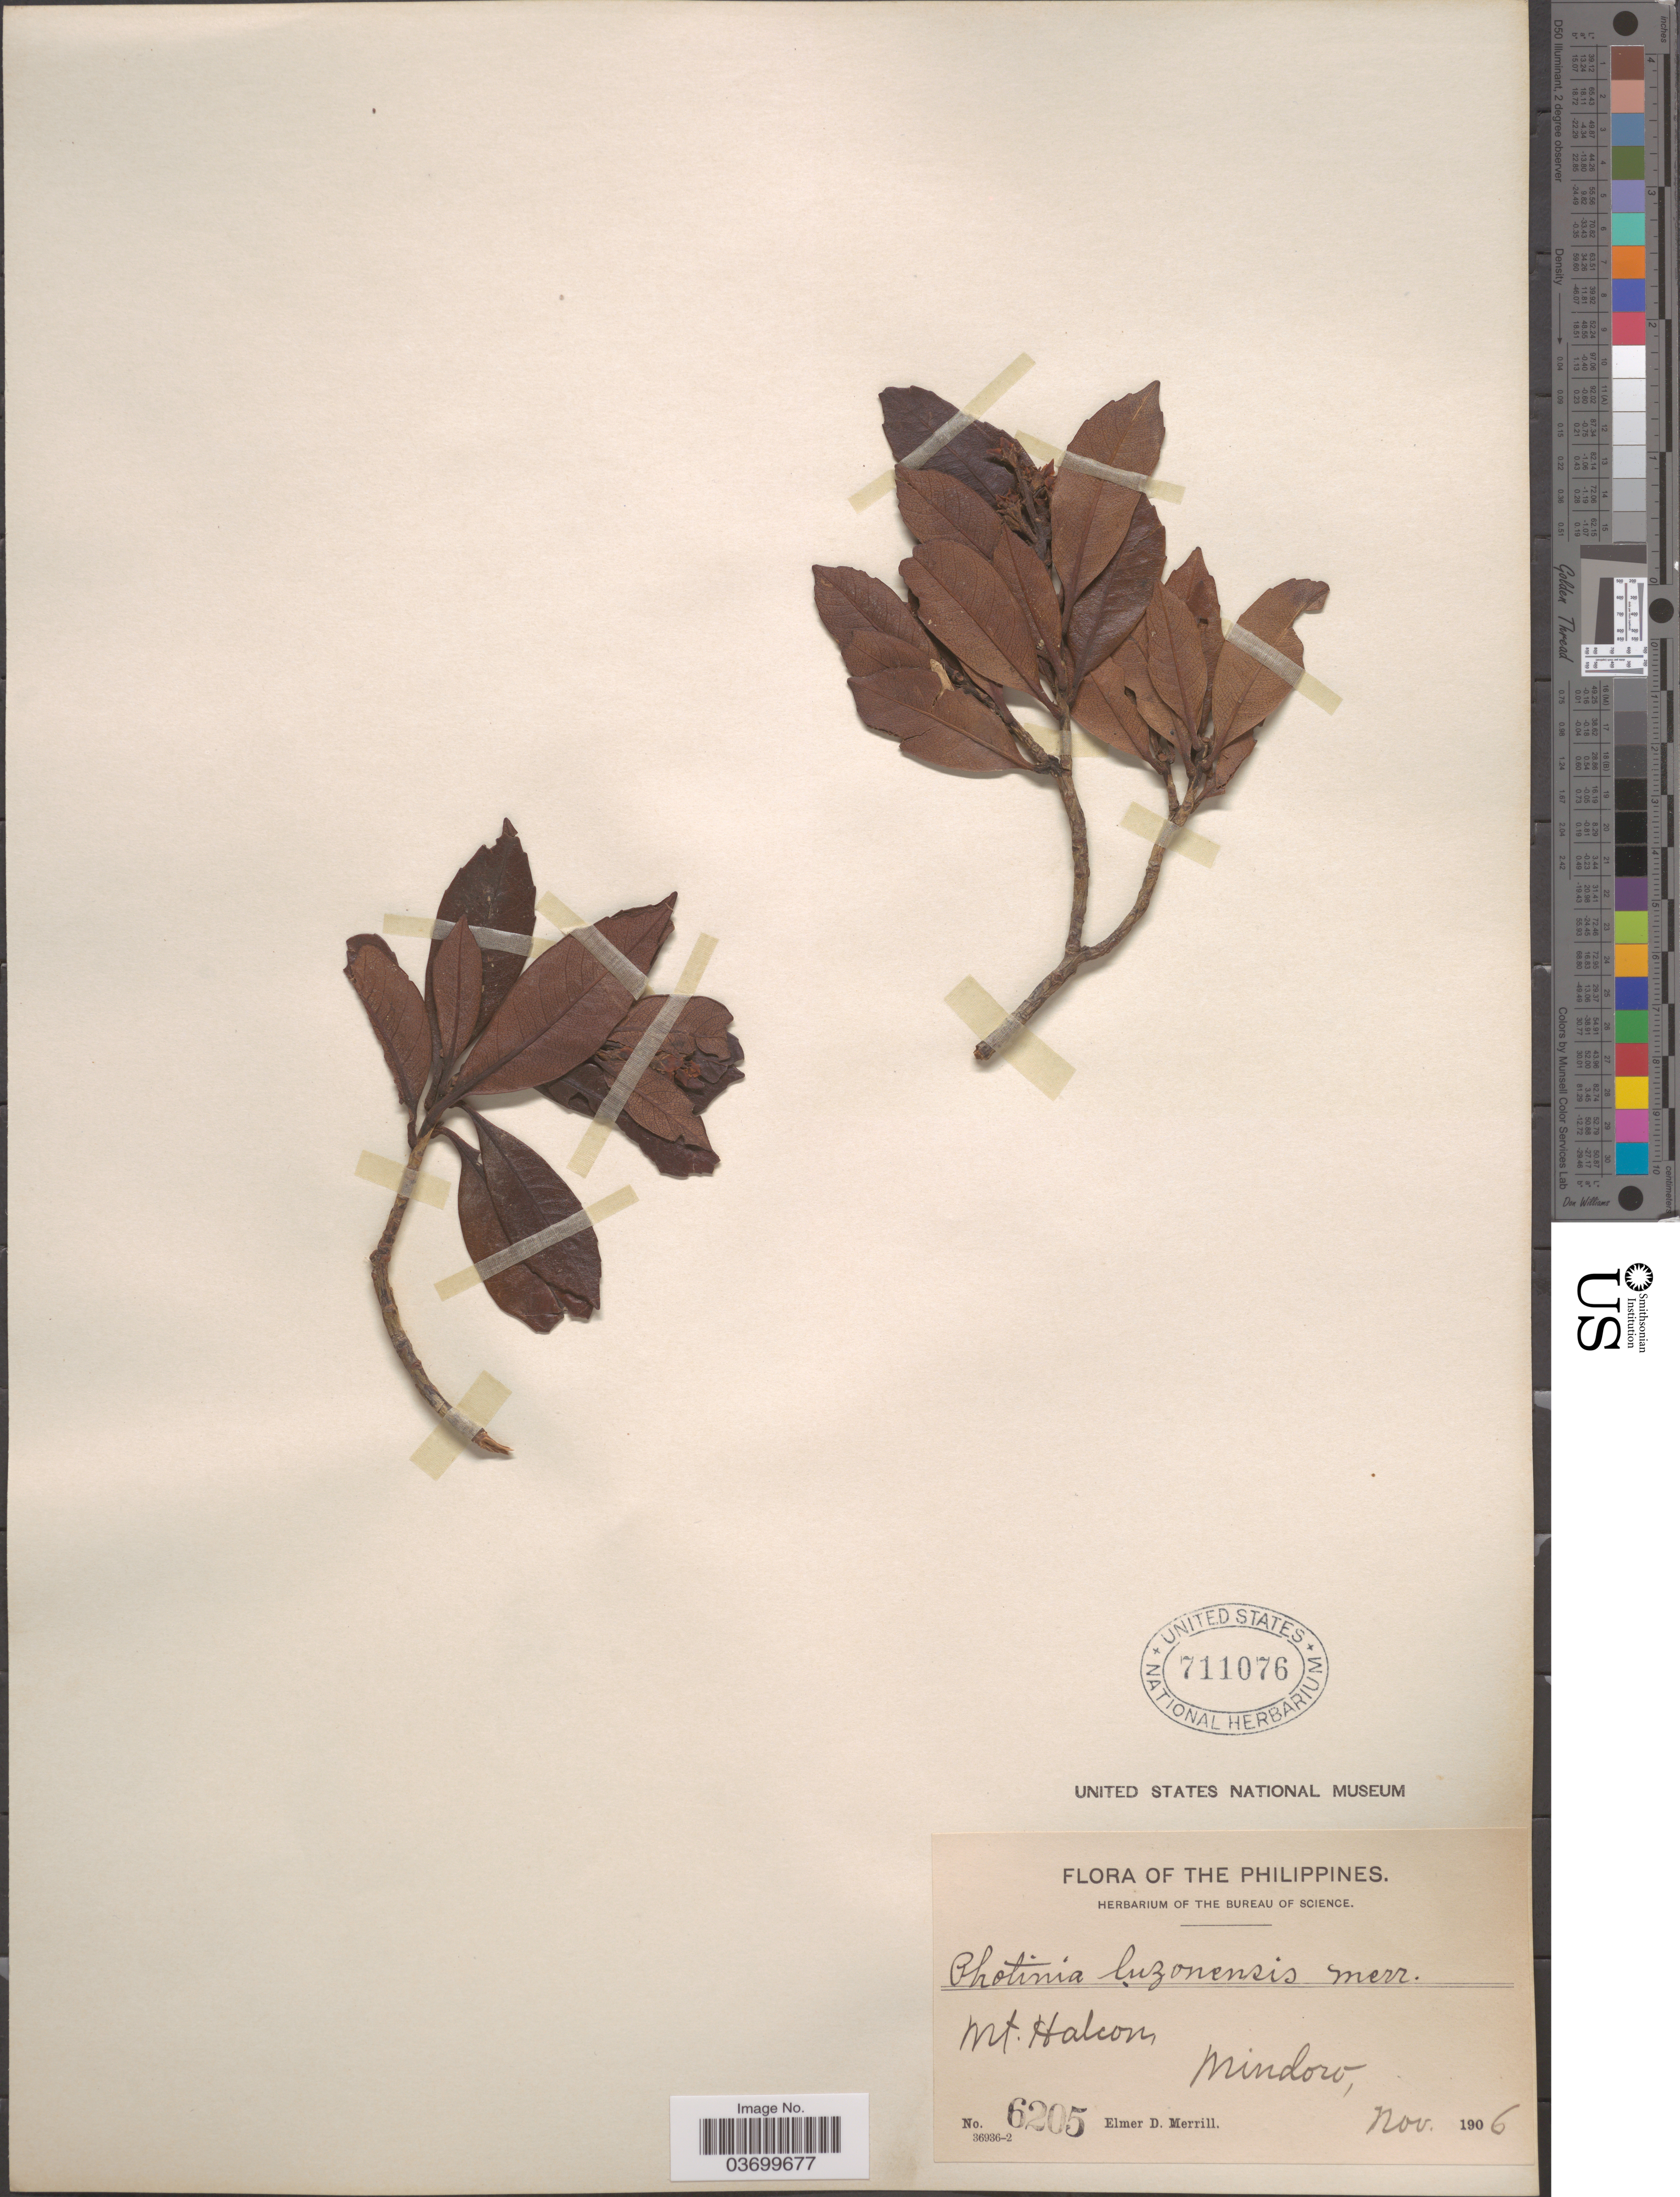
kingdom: Plantae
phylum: Tracheophyta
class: Magnoliopsida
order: Rosales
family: Rosaceae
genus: Photinia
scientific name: Photinia luzonensis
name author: Merr.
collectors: E. D. Merrill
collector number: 6205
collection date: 1906-11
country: Philippines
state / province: Mimaropa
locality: Mt. Halcon, Mindoro.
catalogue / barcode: US 711076